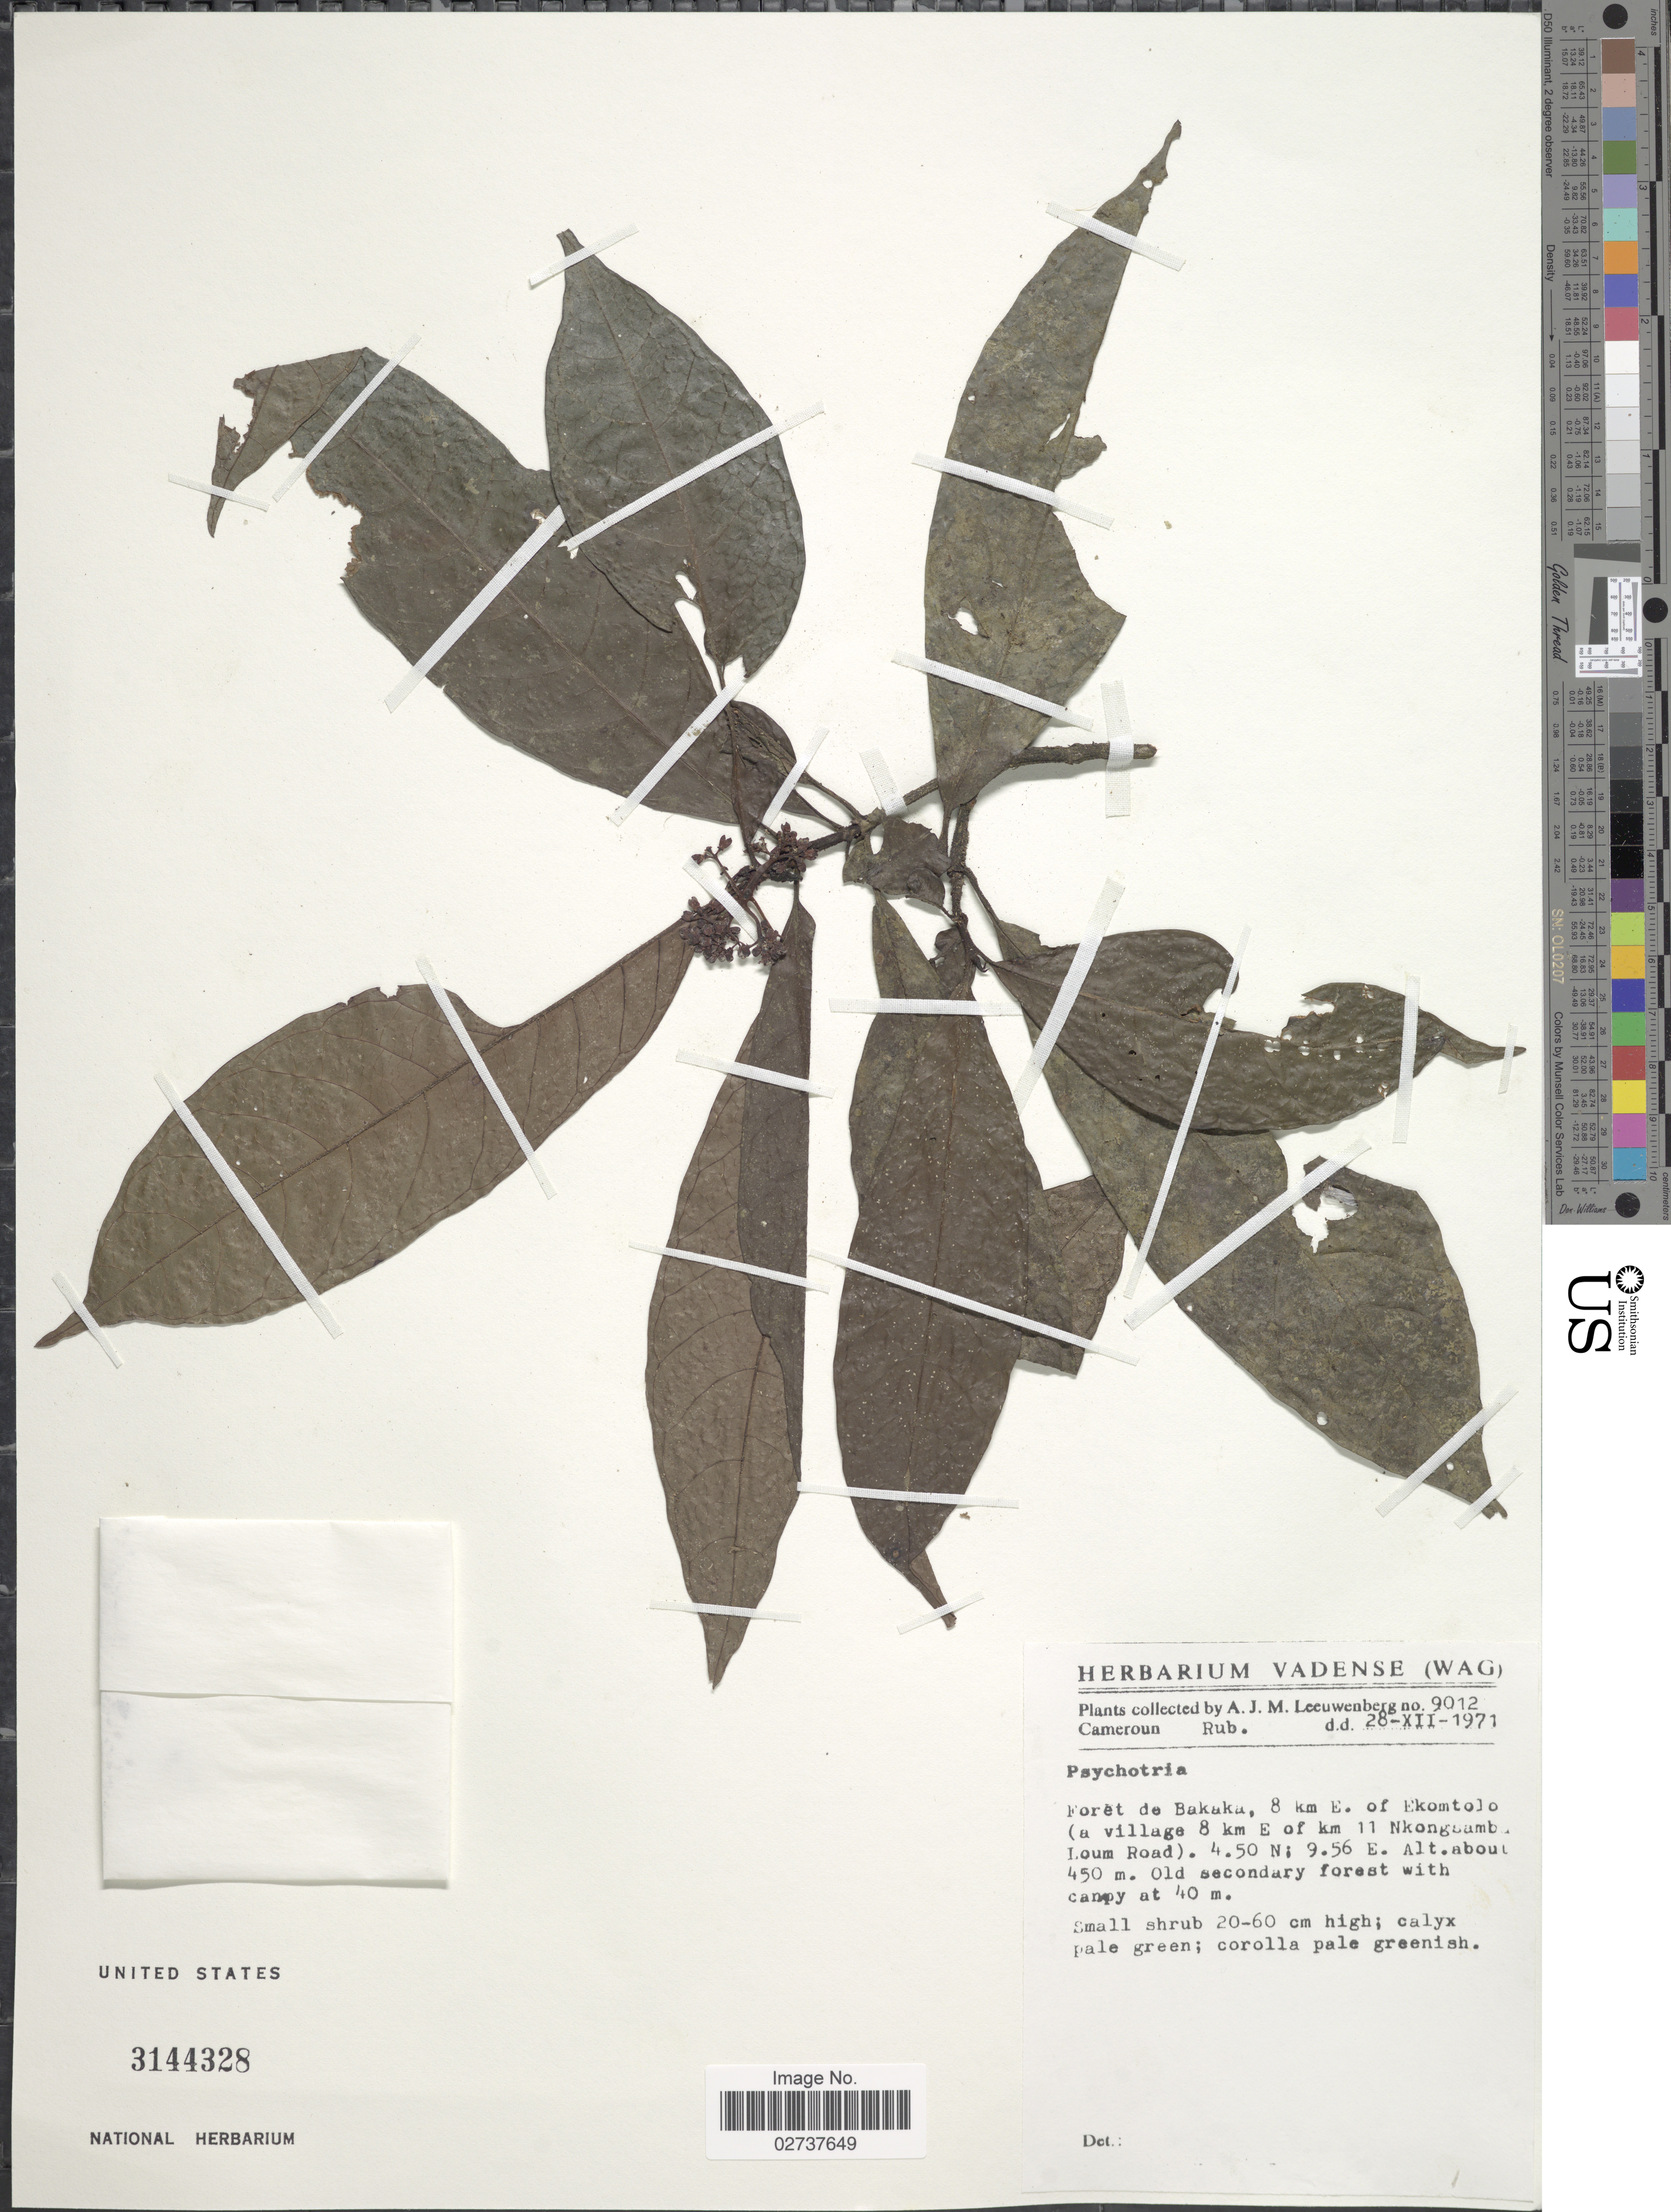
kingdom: Plantae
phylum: Tracheophyta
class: Magnoliopsida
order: Gentianales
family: Rubiaceae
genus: Psychotria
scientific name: Psychotria sp.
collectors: A. J. M. Leeuwenberg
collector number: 9012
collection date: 1971-12-28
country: Cameroon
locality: Cameroun, Foret de Bakaka, 8 km E. of Ekomtolo (a village 8 km E of km 11 Nkongsamba Loum Road).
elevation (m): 450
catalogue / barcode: US 3144328